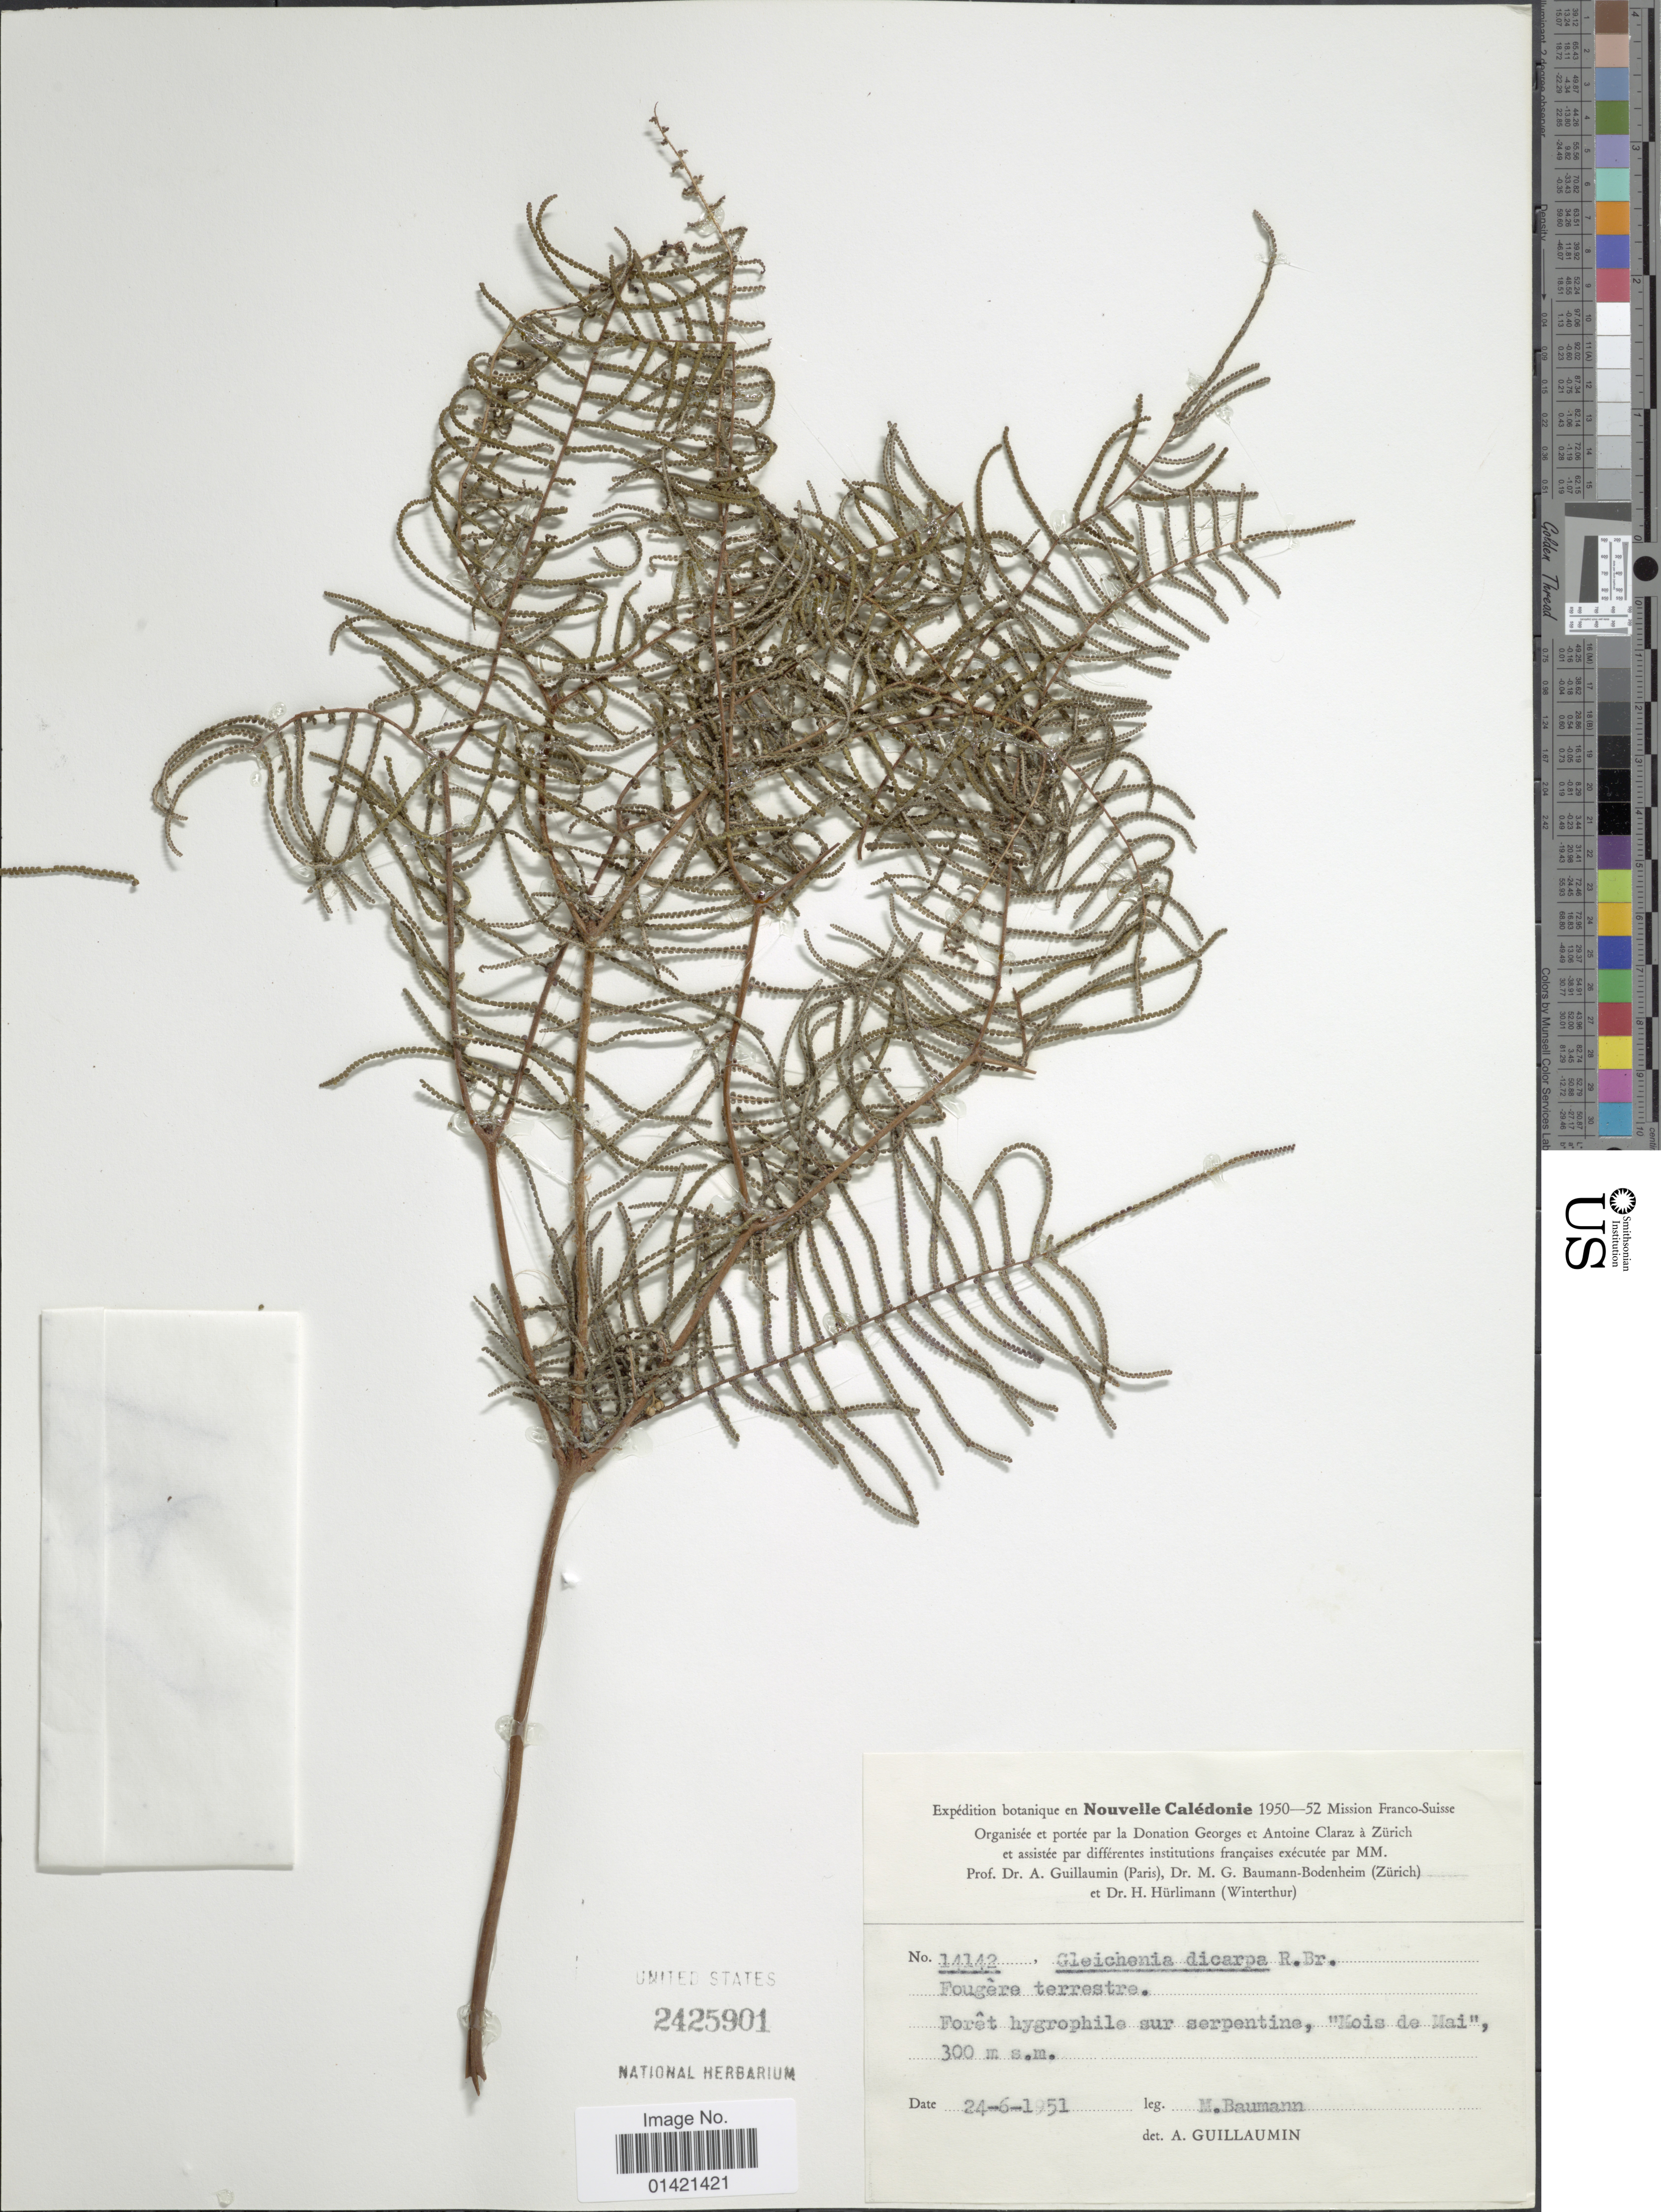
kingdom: Plantae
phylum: Tracheophyta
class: Polypodiopsida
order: Gleicheniales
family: Gleicheniaceae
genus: Gleichenia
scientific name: Gleichenia dicarpa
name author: R. Br.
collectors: M. Baumann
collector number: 14142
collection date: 1951-06-24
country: New Caledonia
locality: Nouvelle Caledonie. 'Mois de Mai'.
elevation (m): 300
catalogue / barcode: US 2425901